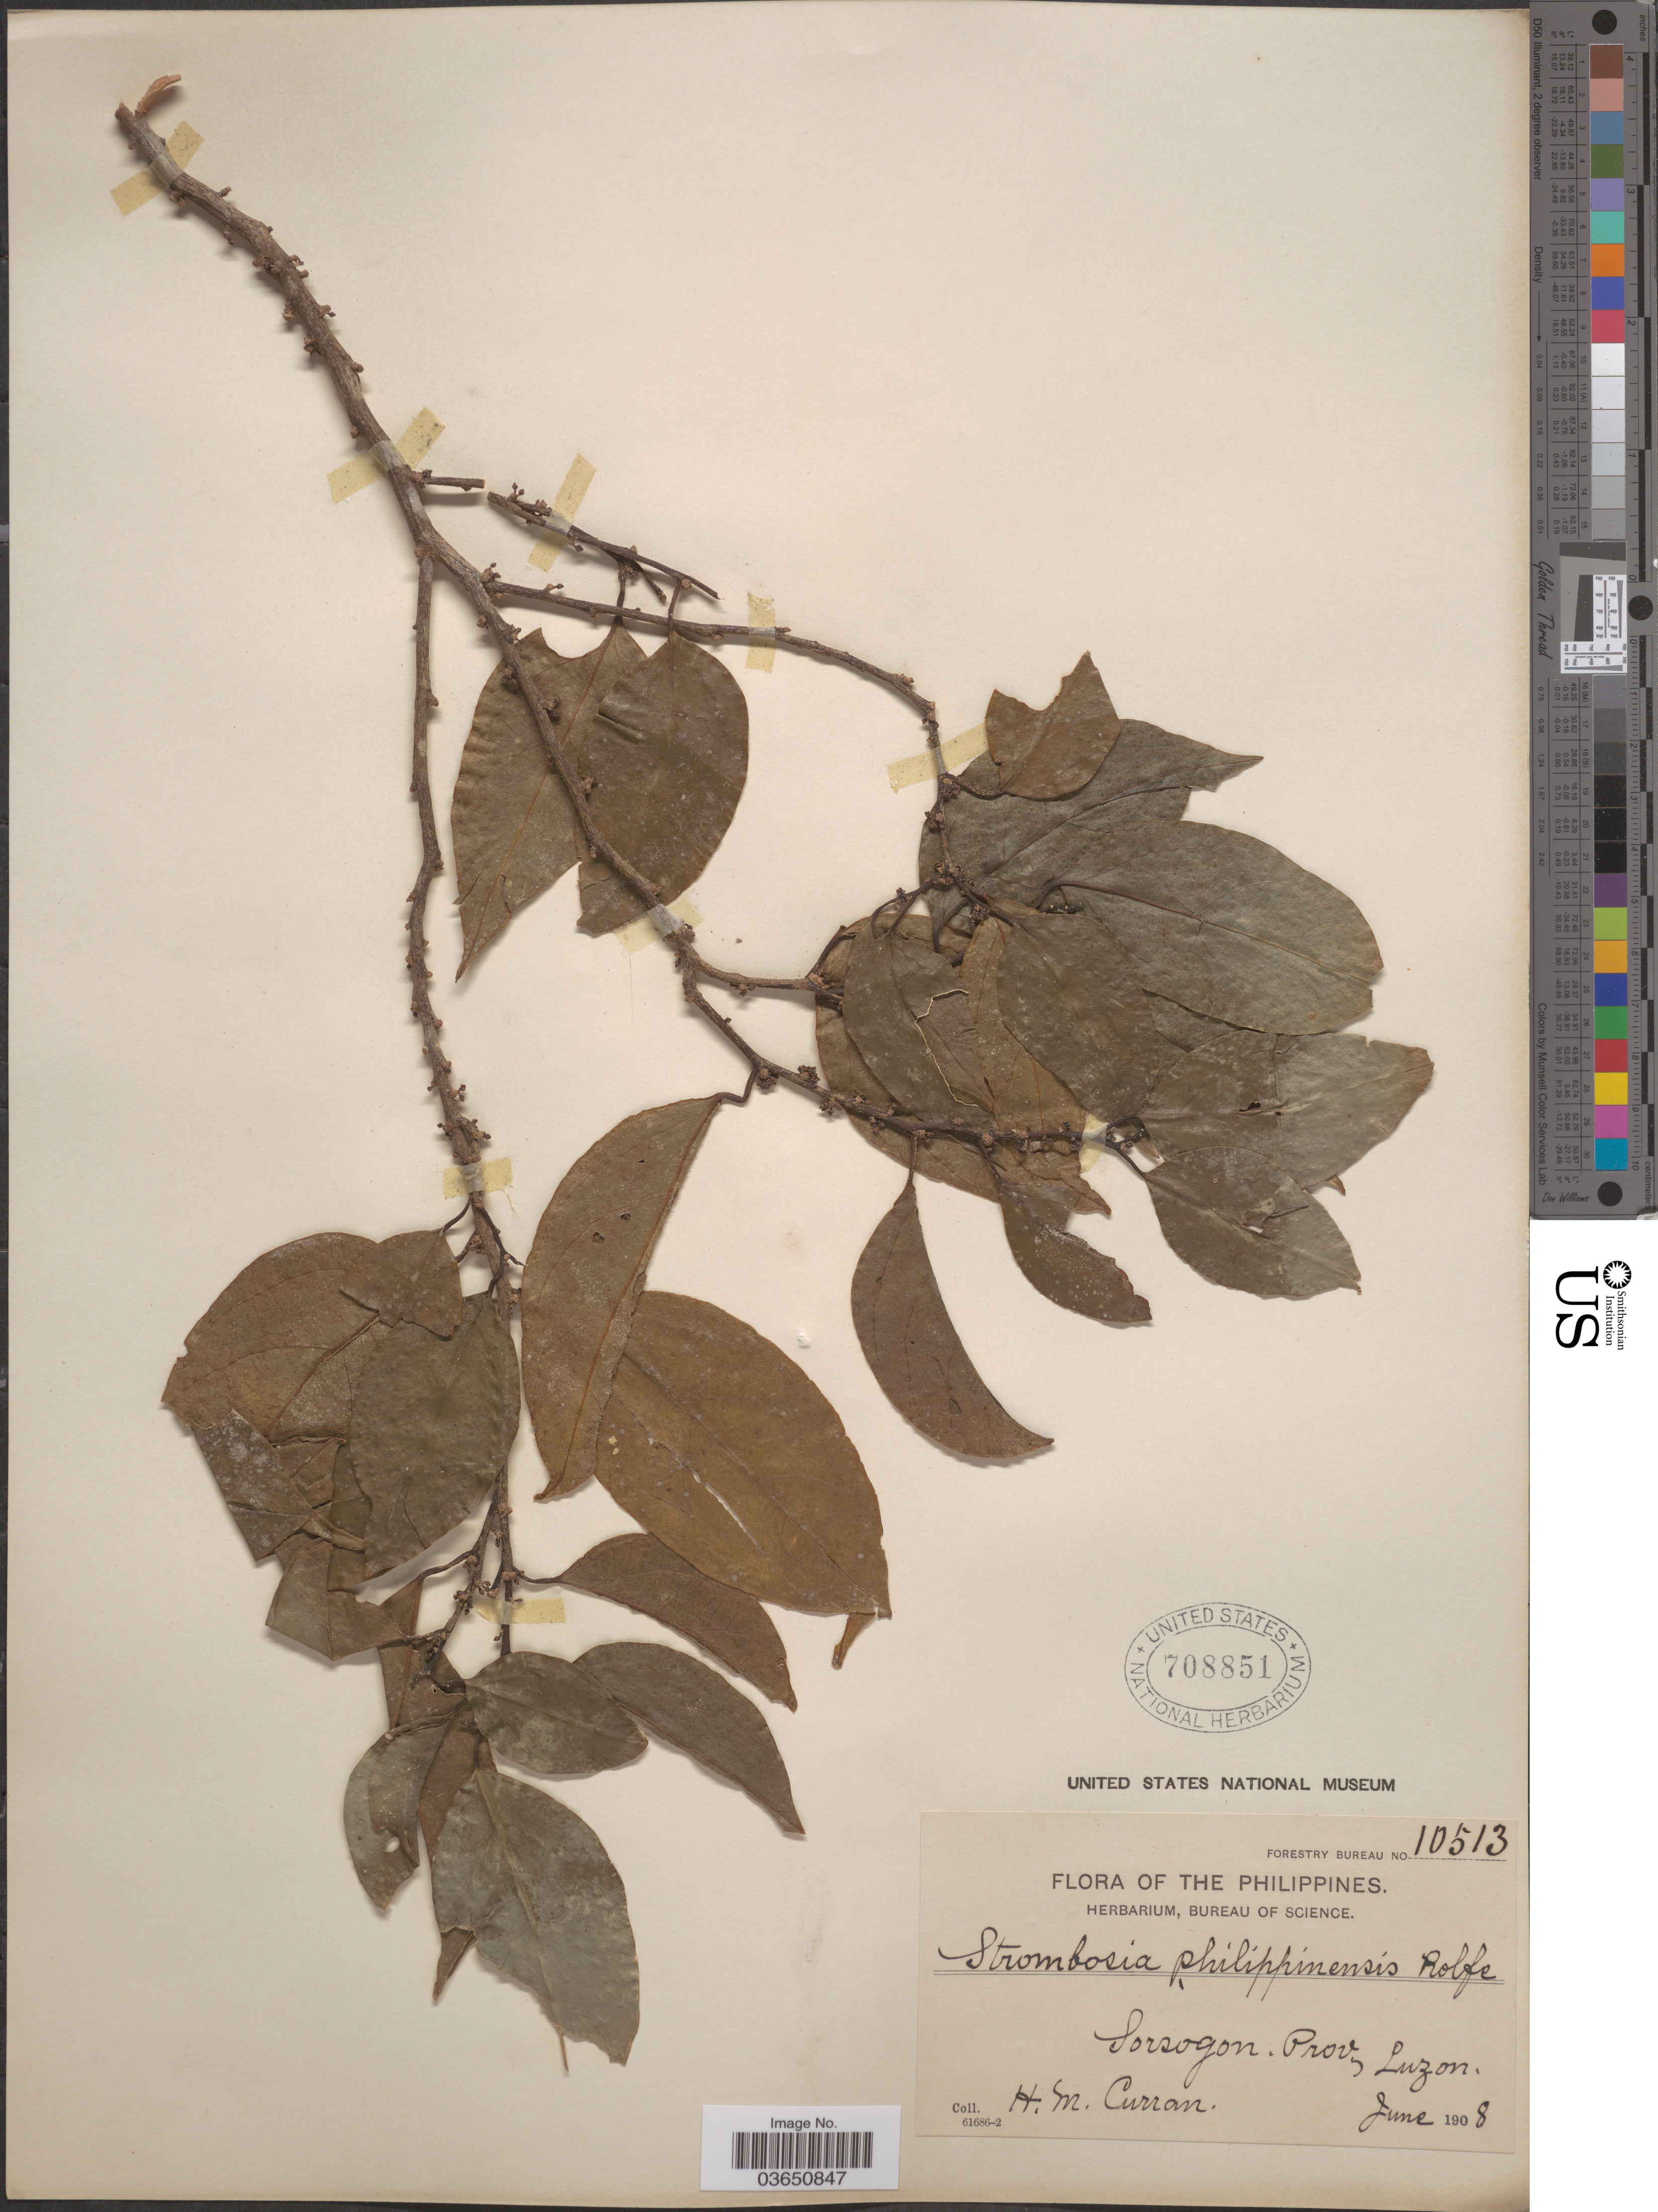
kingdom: Plantae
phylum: Tracheophyta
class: Magnoliopsida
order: Santalales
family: Strombosiaceae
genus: Strombosia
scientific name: Strombosia philippinensis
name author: (Baill.) Rolfe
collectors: H. M. Curran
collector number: Forestry Bureau 10513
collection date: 1908-06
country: Philippines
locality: Sorsogon. Prov, Luzon.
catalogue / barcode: US 708851